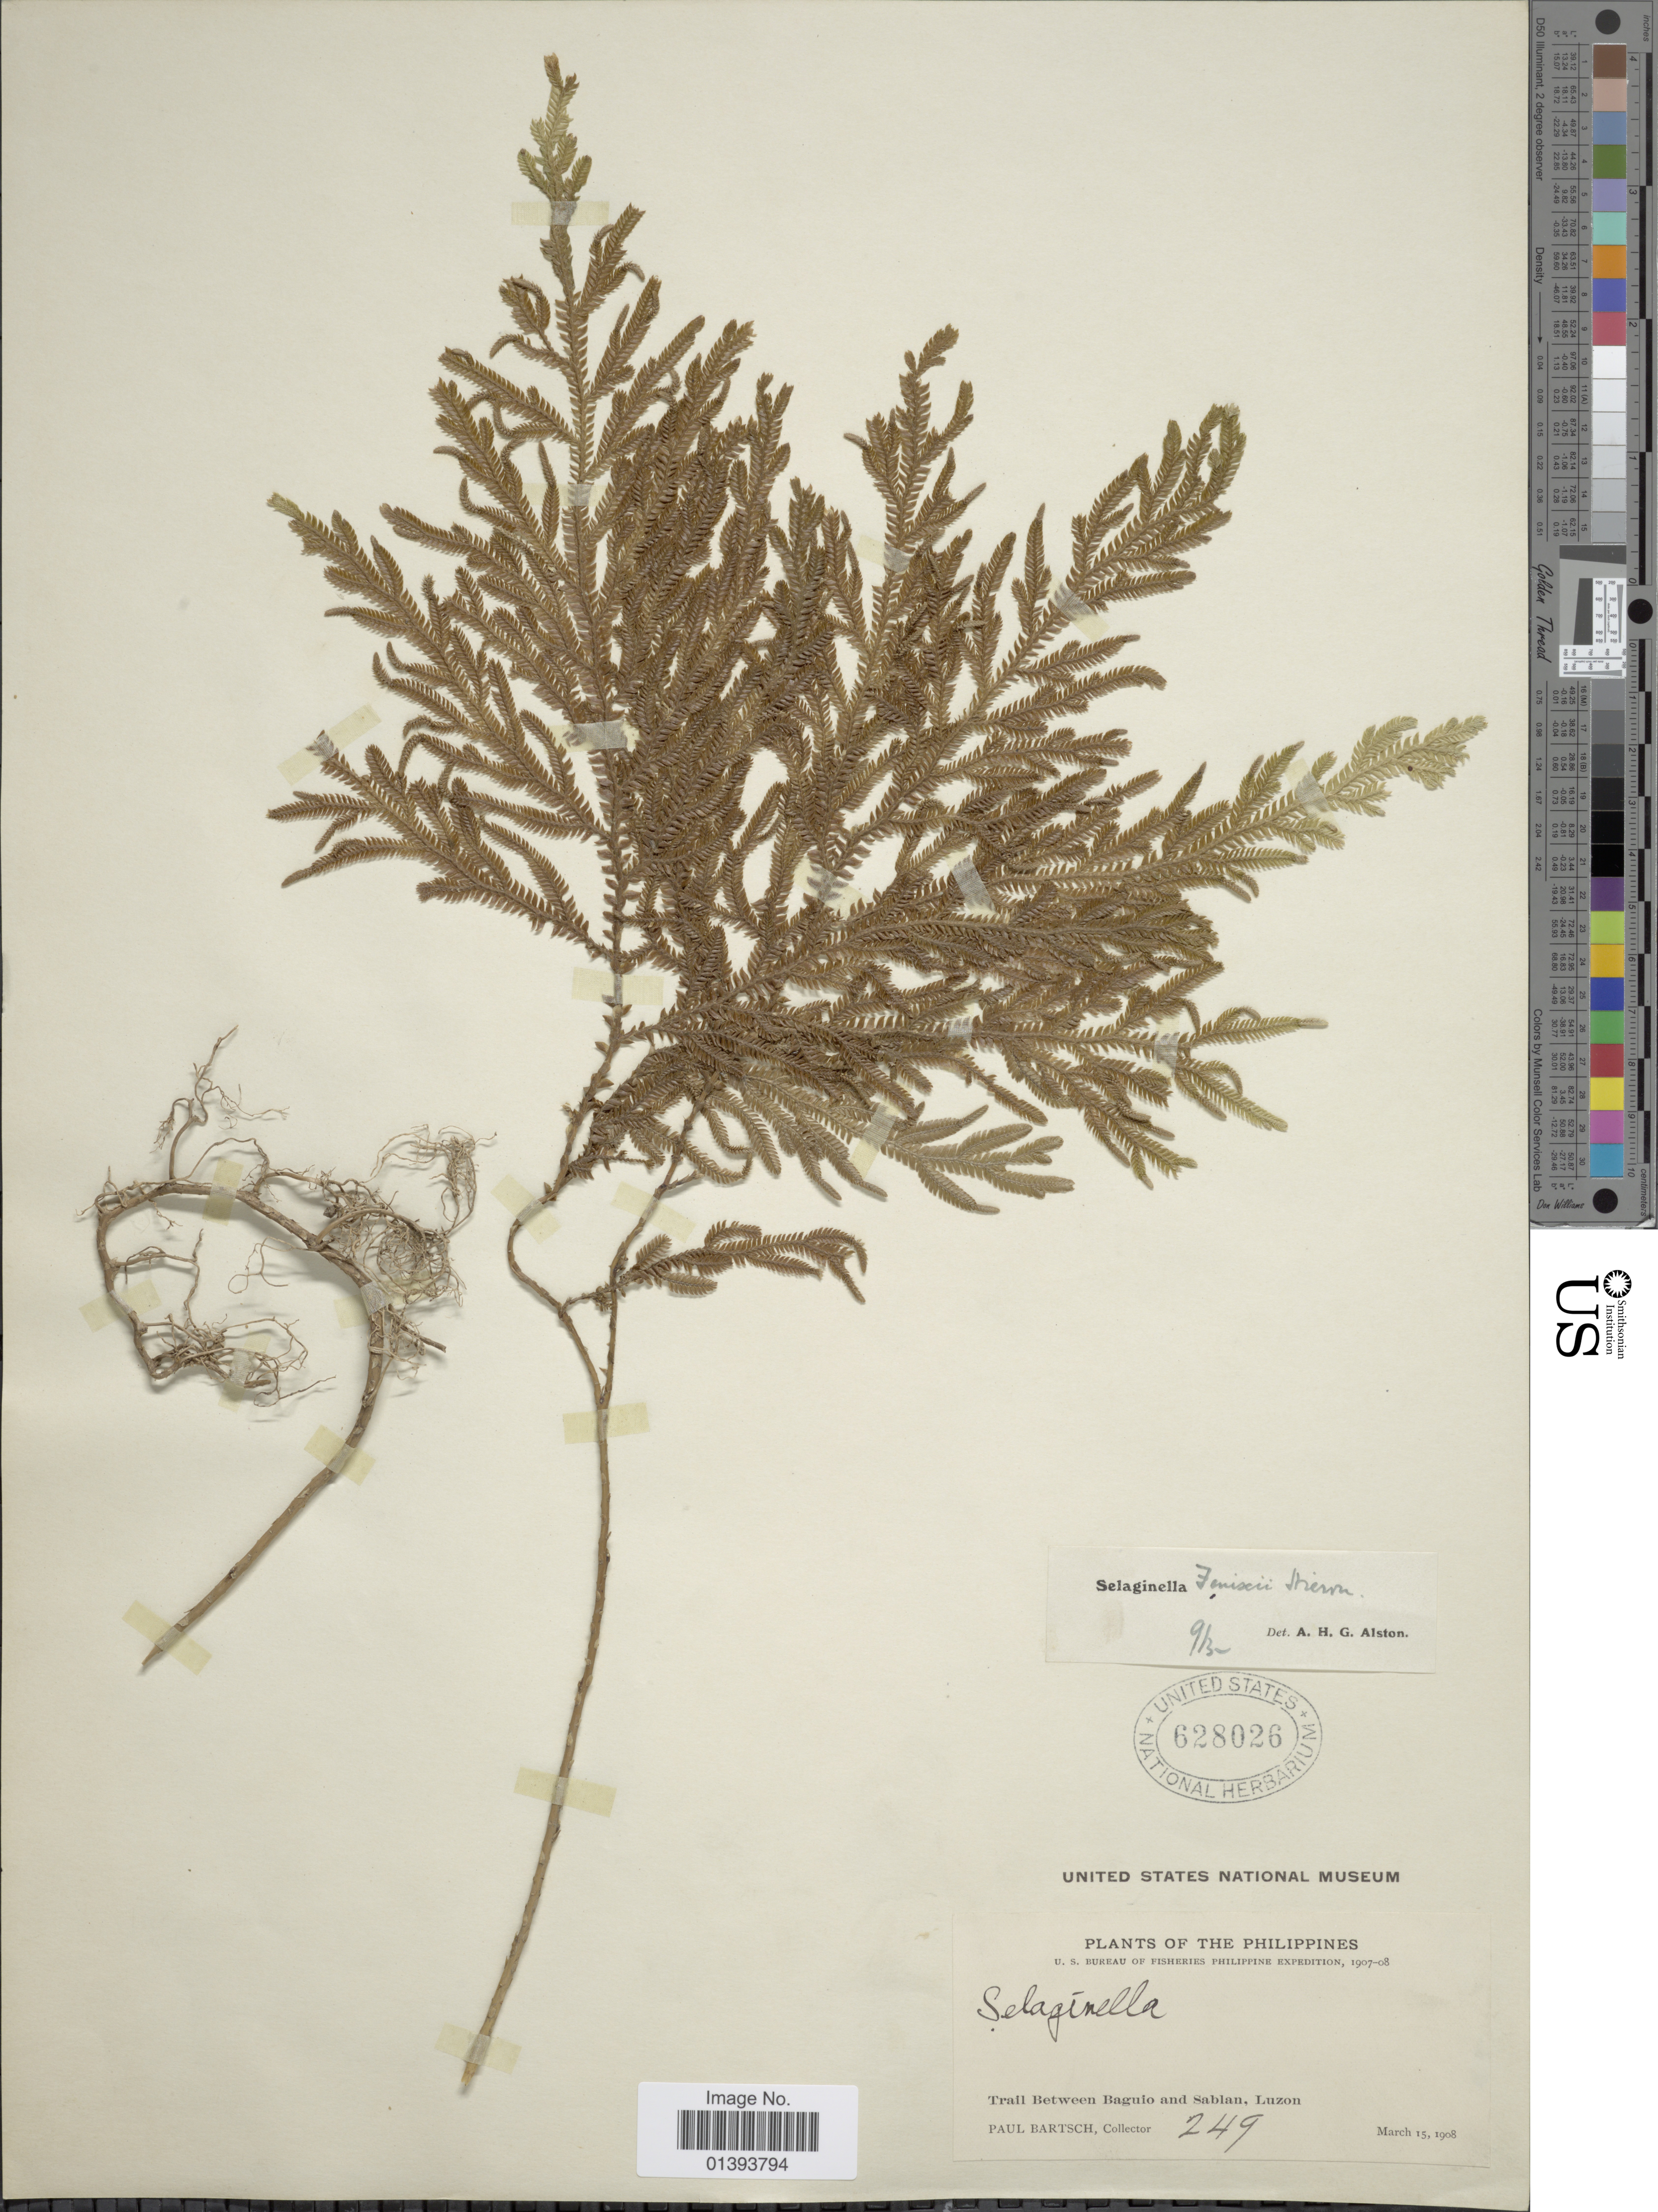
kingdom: Plantae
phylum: Tracheophyta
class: Lycopodiopsida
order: Selaginellales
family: Selaginellaceae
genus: Selaginella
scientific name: Selaginella fenixii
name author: Hieron.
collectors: P. Bartsch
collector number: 249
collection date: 1908-03-15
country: Philippines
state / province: Central Luzon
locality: Trail between Baguio and Sablan, Luzon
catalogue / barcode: US 628026